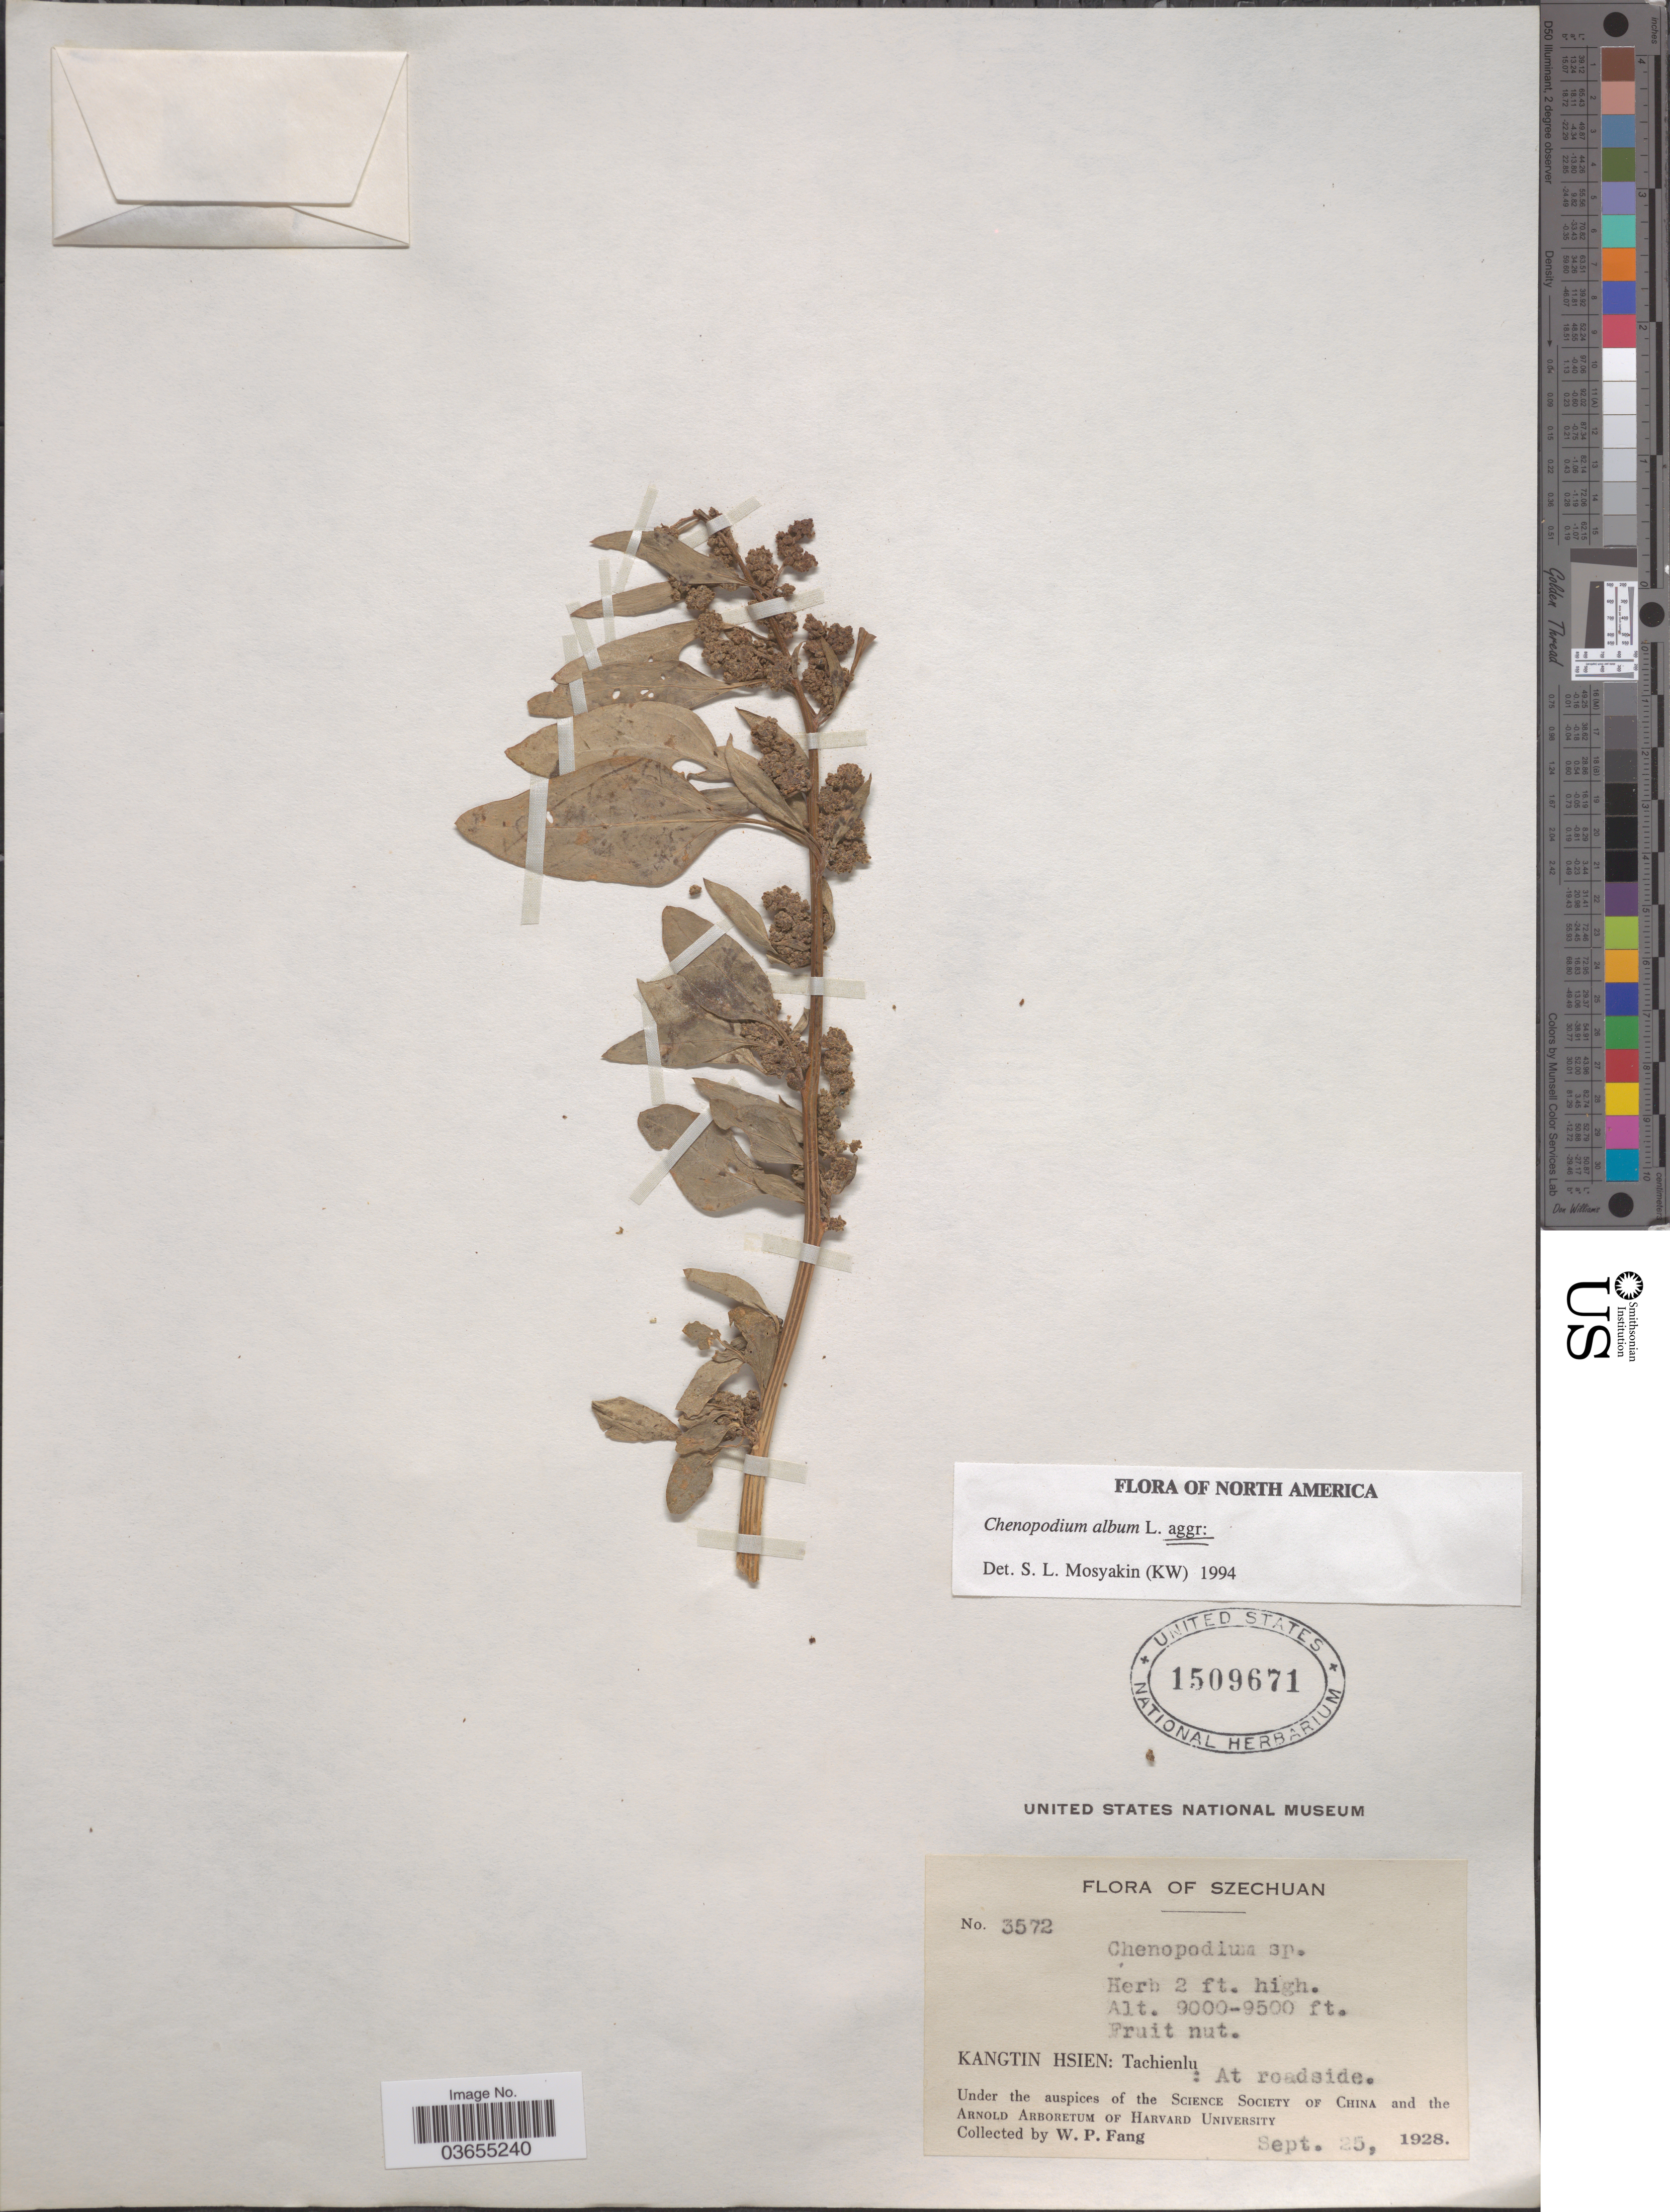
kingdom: Plantae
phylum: Tracheophyta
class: Magnoliopsida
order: Caryophyllales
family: Amaranthaceae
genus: Chenopodium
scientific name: Chenopodium album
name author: L.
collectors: W. P. Fang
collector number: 3572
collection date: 1928-09-25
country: China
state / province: Sichuan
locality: Szechuan. Kangtin Hsien: Tachienlu.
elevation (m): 2743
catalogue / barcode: US 1509671